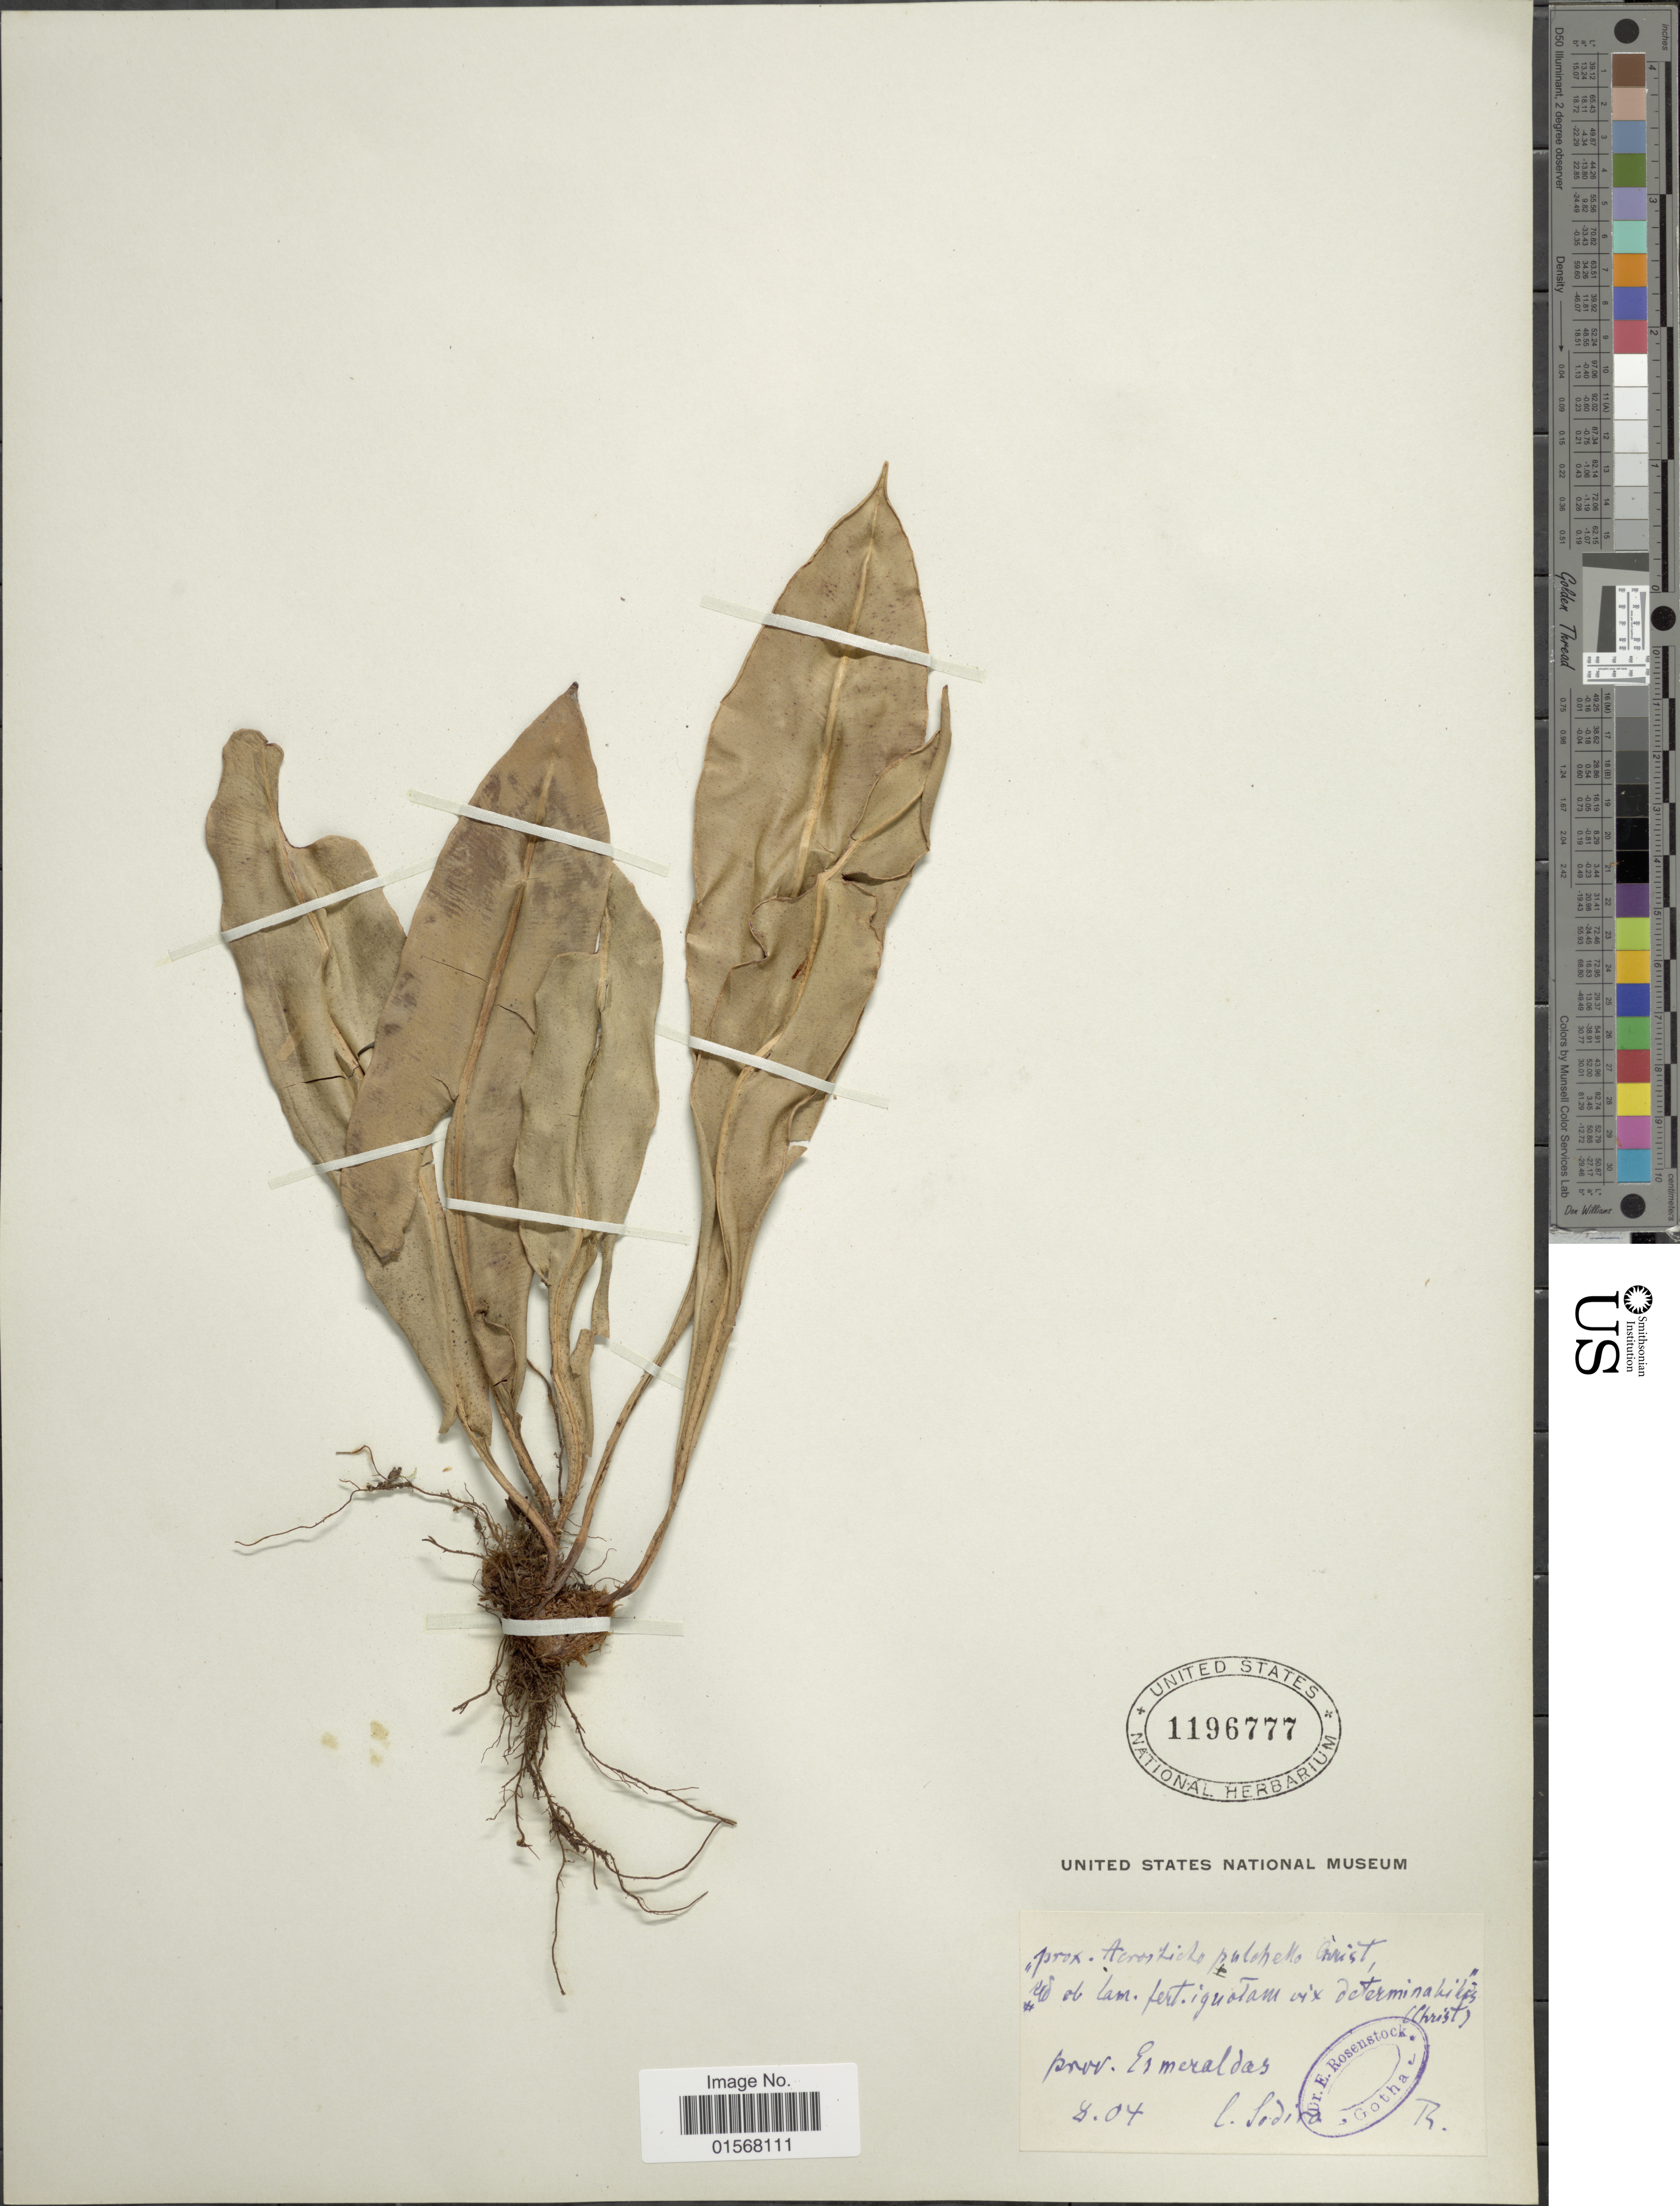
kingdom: Plantae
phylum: Tracheophyta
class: Polypodiopsida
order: Polypodiales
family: Dryopteridaceae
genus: Elaphoglossum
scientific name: Elaphoglossum sp.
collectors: L. Sodiro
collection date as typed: Transcribed d/m/y: /8/4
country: Ecuador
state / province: Esmeraldas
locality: Prov. Esmeraldas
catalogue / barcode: US 1196777